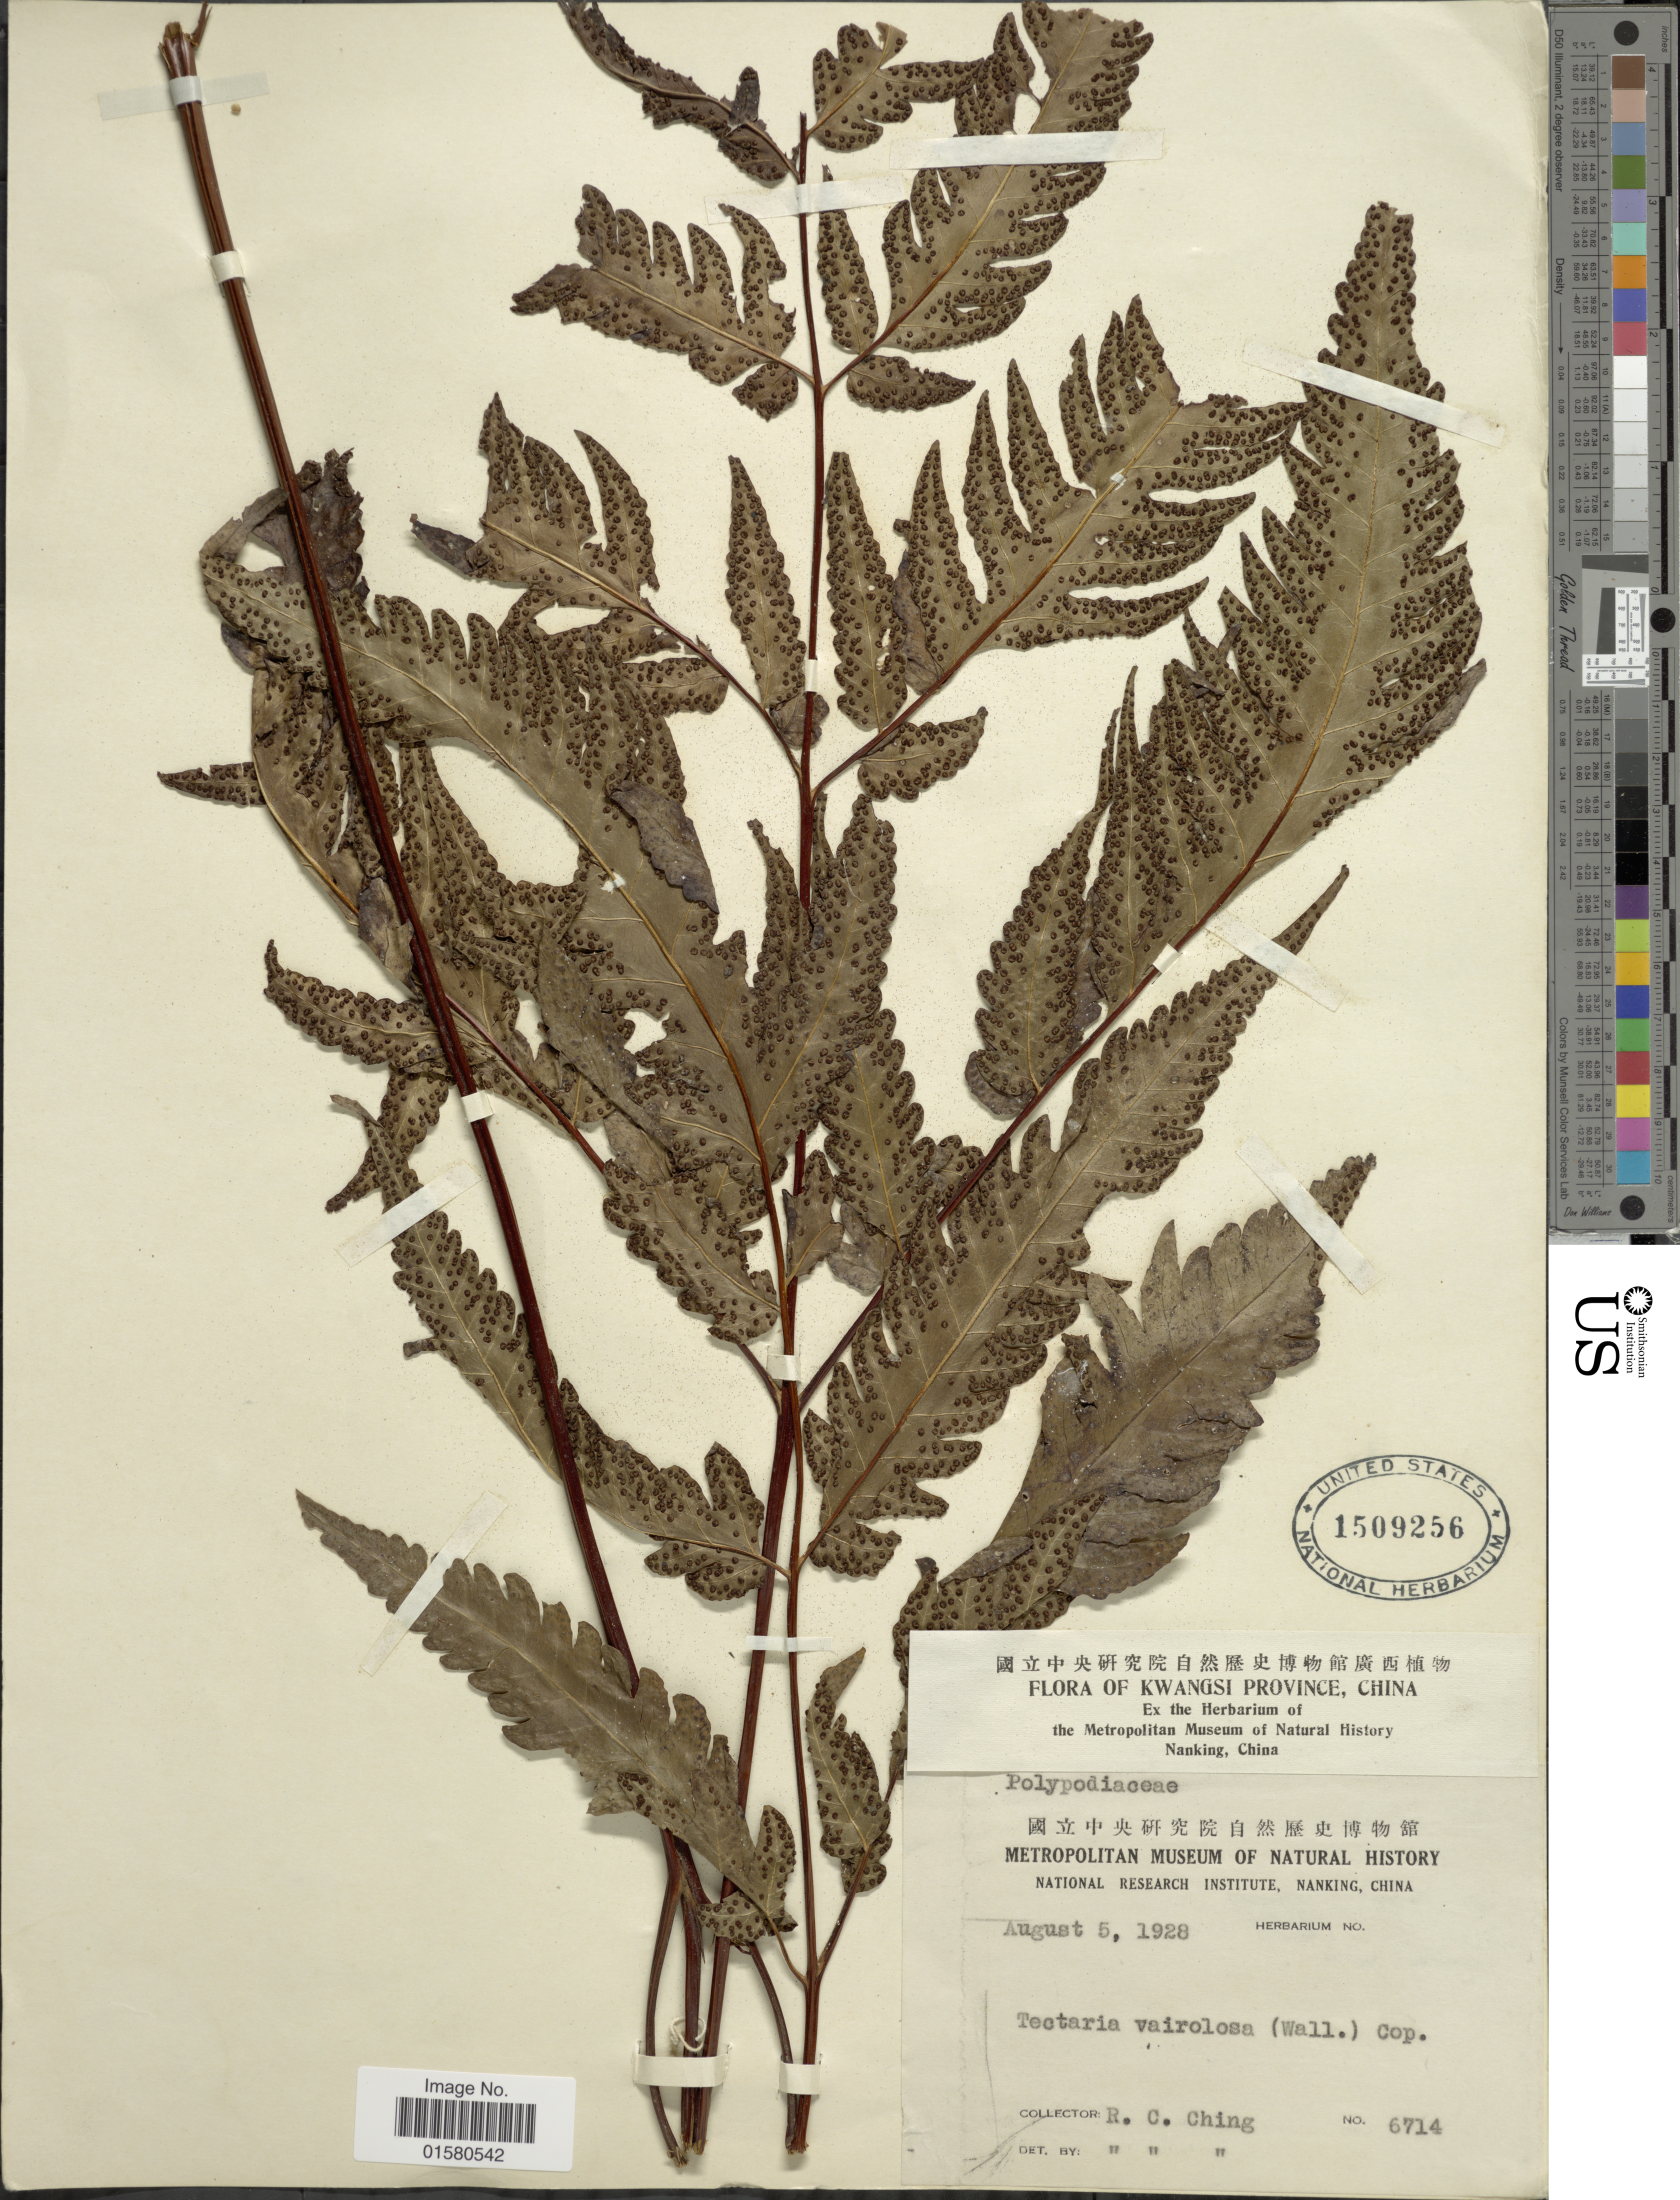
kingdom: Plantae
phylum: Tracheophyta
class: Polypodiopsida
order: Polypodiales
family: Tectariaceae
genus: Tectaria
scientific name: Tectaria variolosa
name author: (Wall. ex Hook.) C. Chr.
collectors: R. C. Ching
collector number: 6714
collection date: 1928-08-05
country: China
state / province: Guangxi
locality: Kwangsi Province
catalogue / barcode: US 1509256